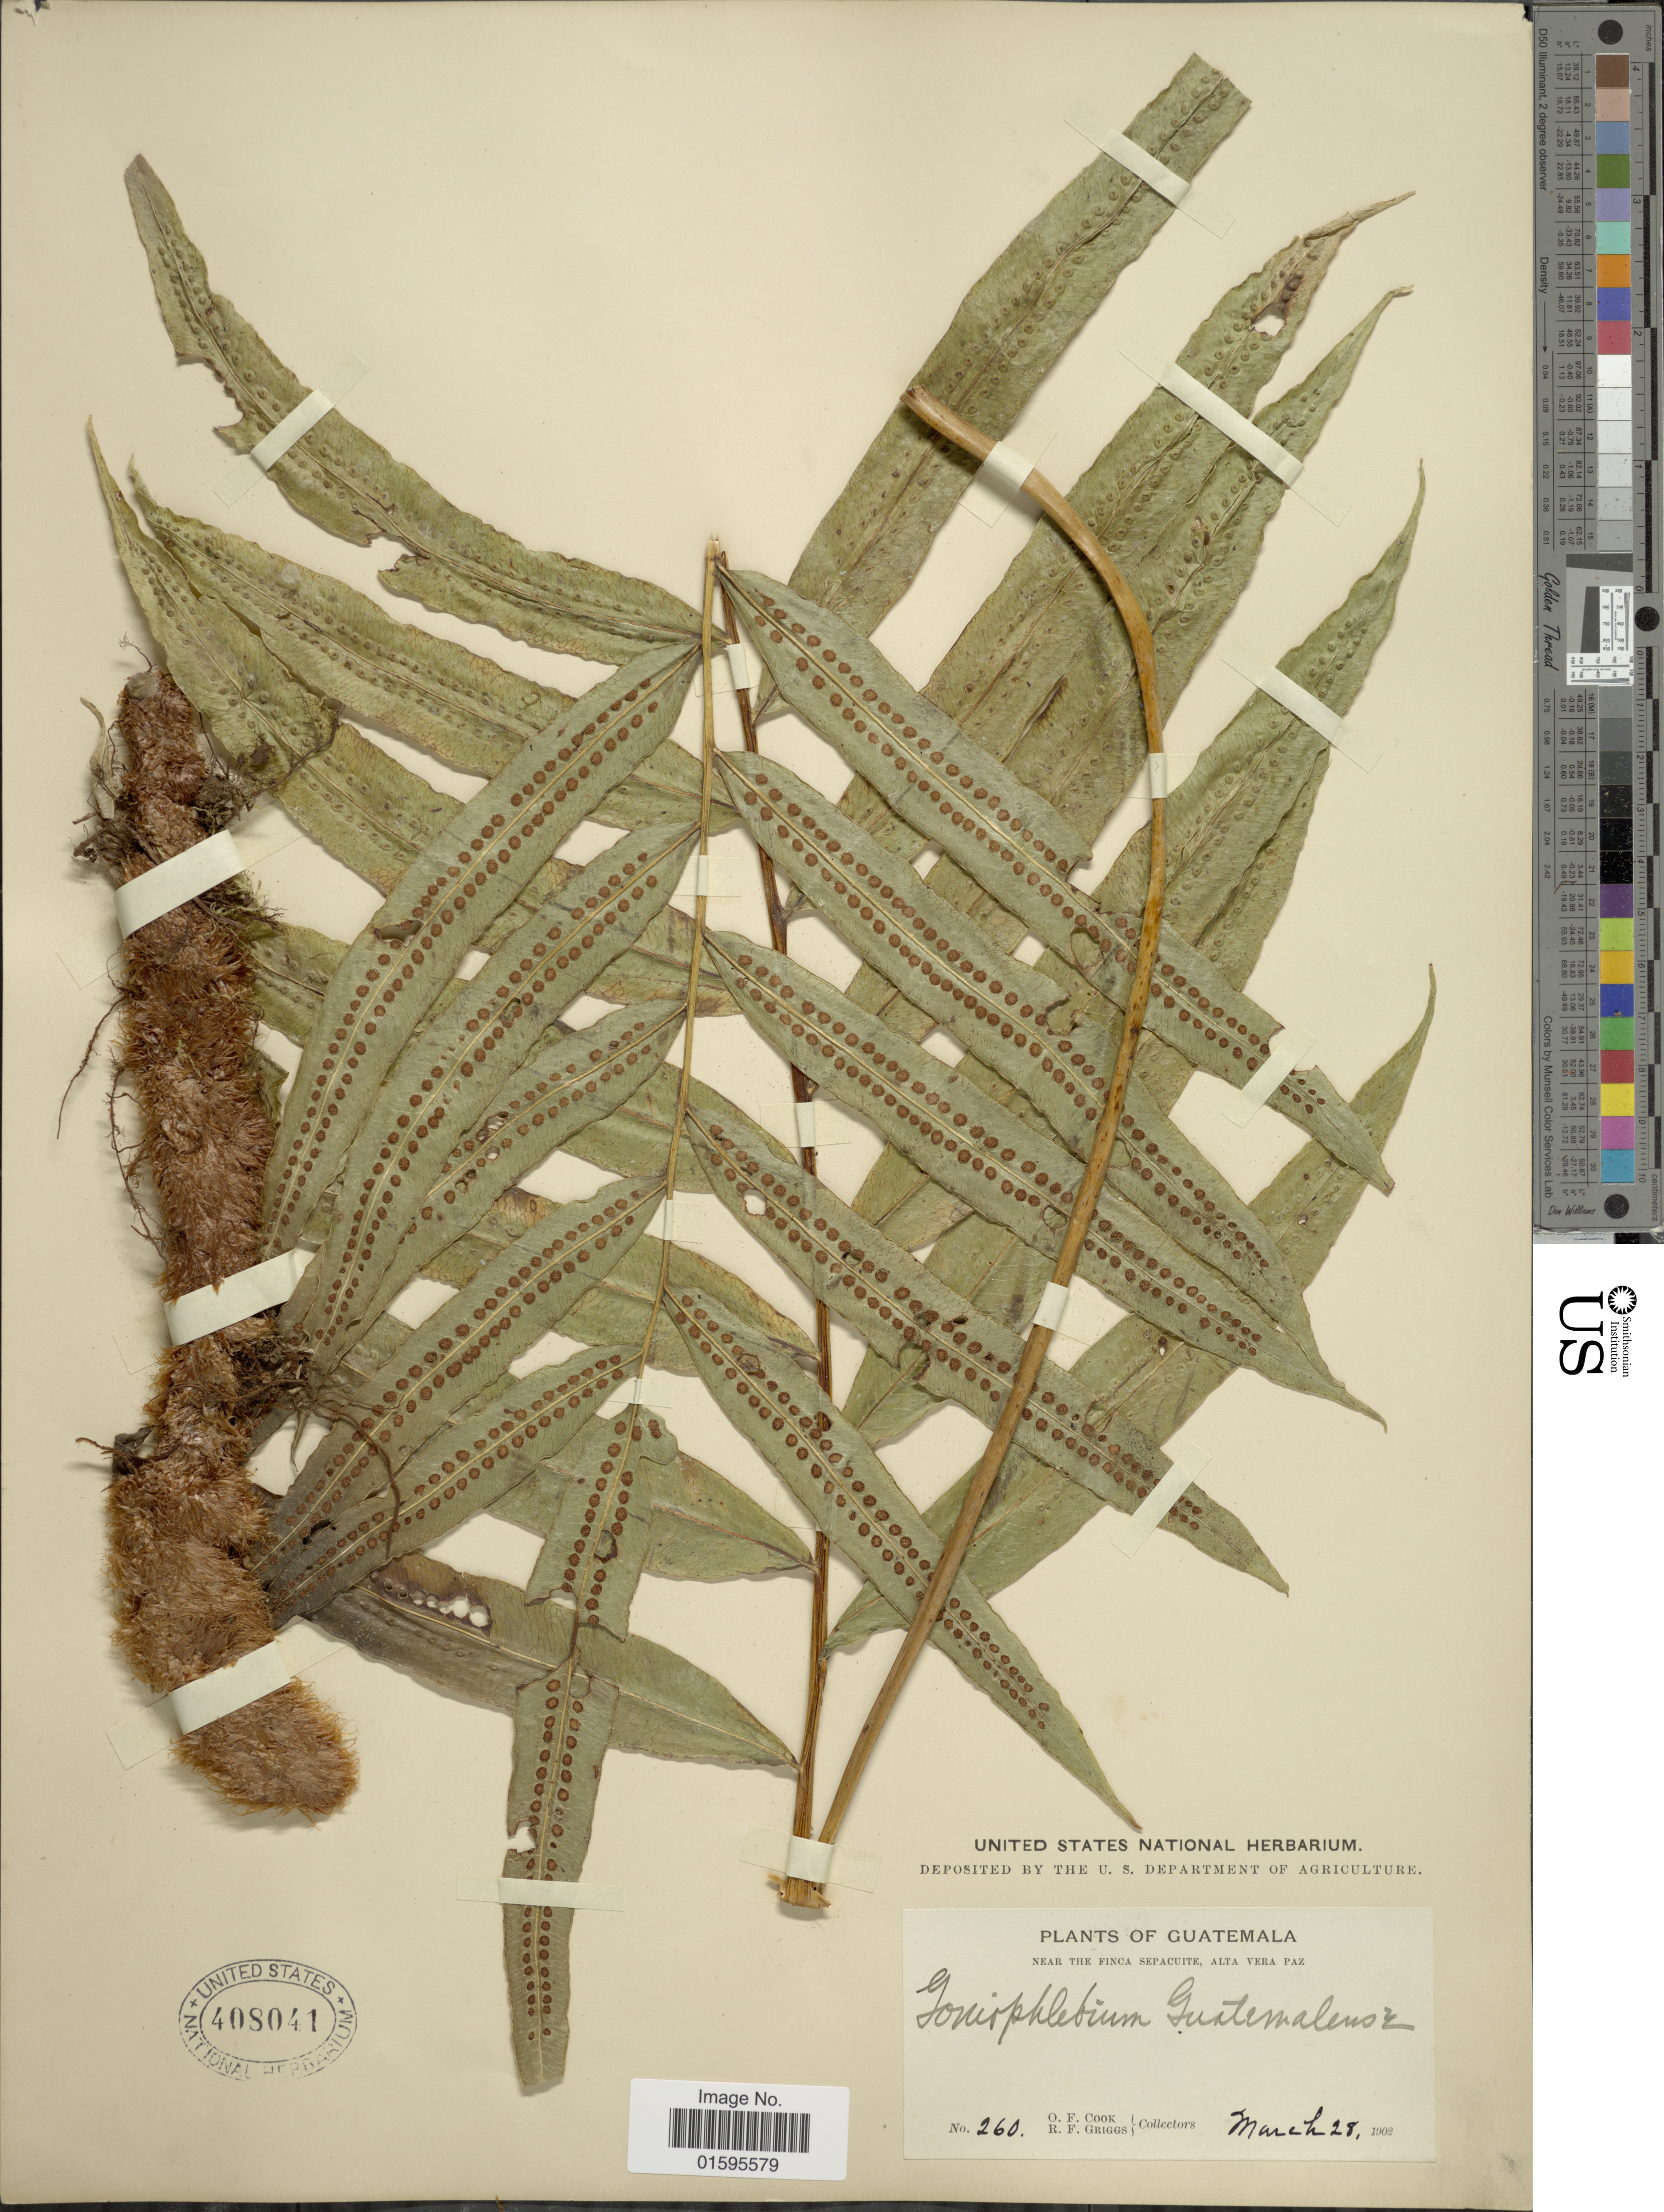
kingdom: Plantae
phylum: Tracheophyta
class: Polypodiopsida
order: Polypodiales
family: Polypodiaceae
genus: Polypodium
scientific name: Polypodium pleurosorum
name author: Kunze ex Mett.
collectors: O. F. Cook & R. F. Griggs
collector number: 260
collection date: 1902-03-28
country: Guatemala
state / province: Alta Verapaz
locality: Near the Finca Sepacuite, Alta Vera Paz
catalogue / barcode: US 408041